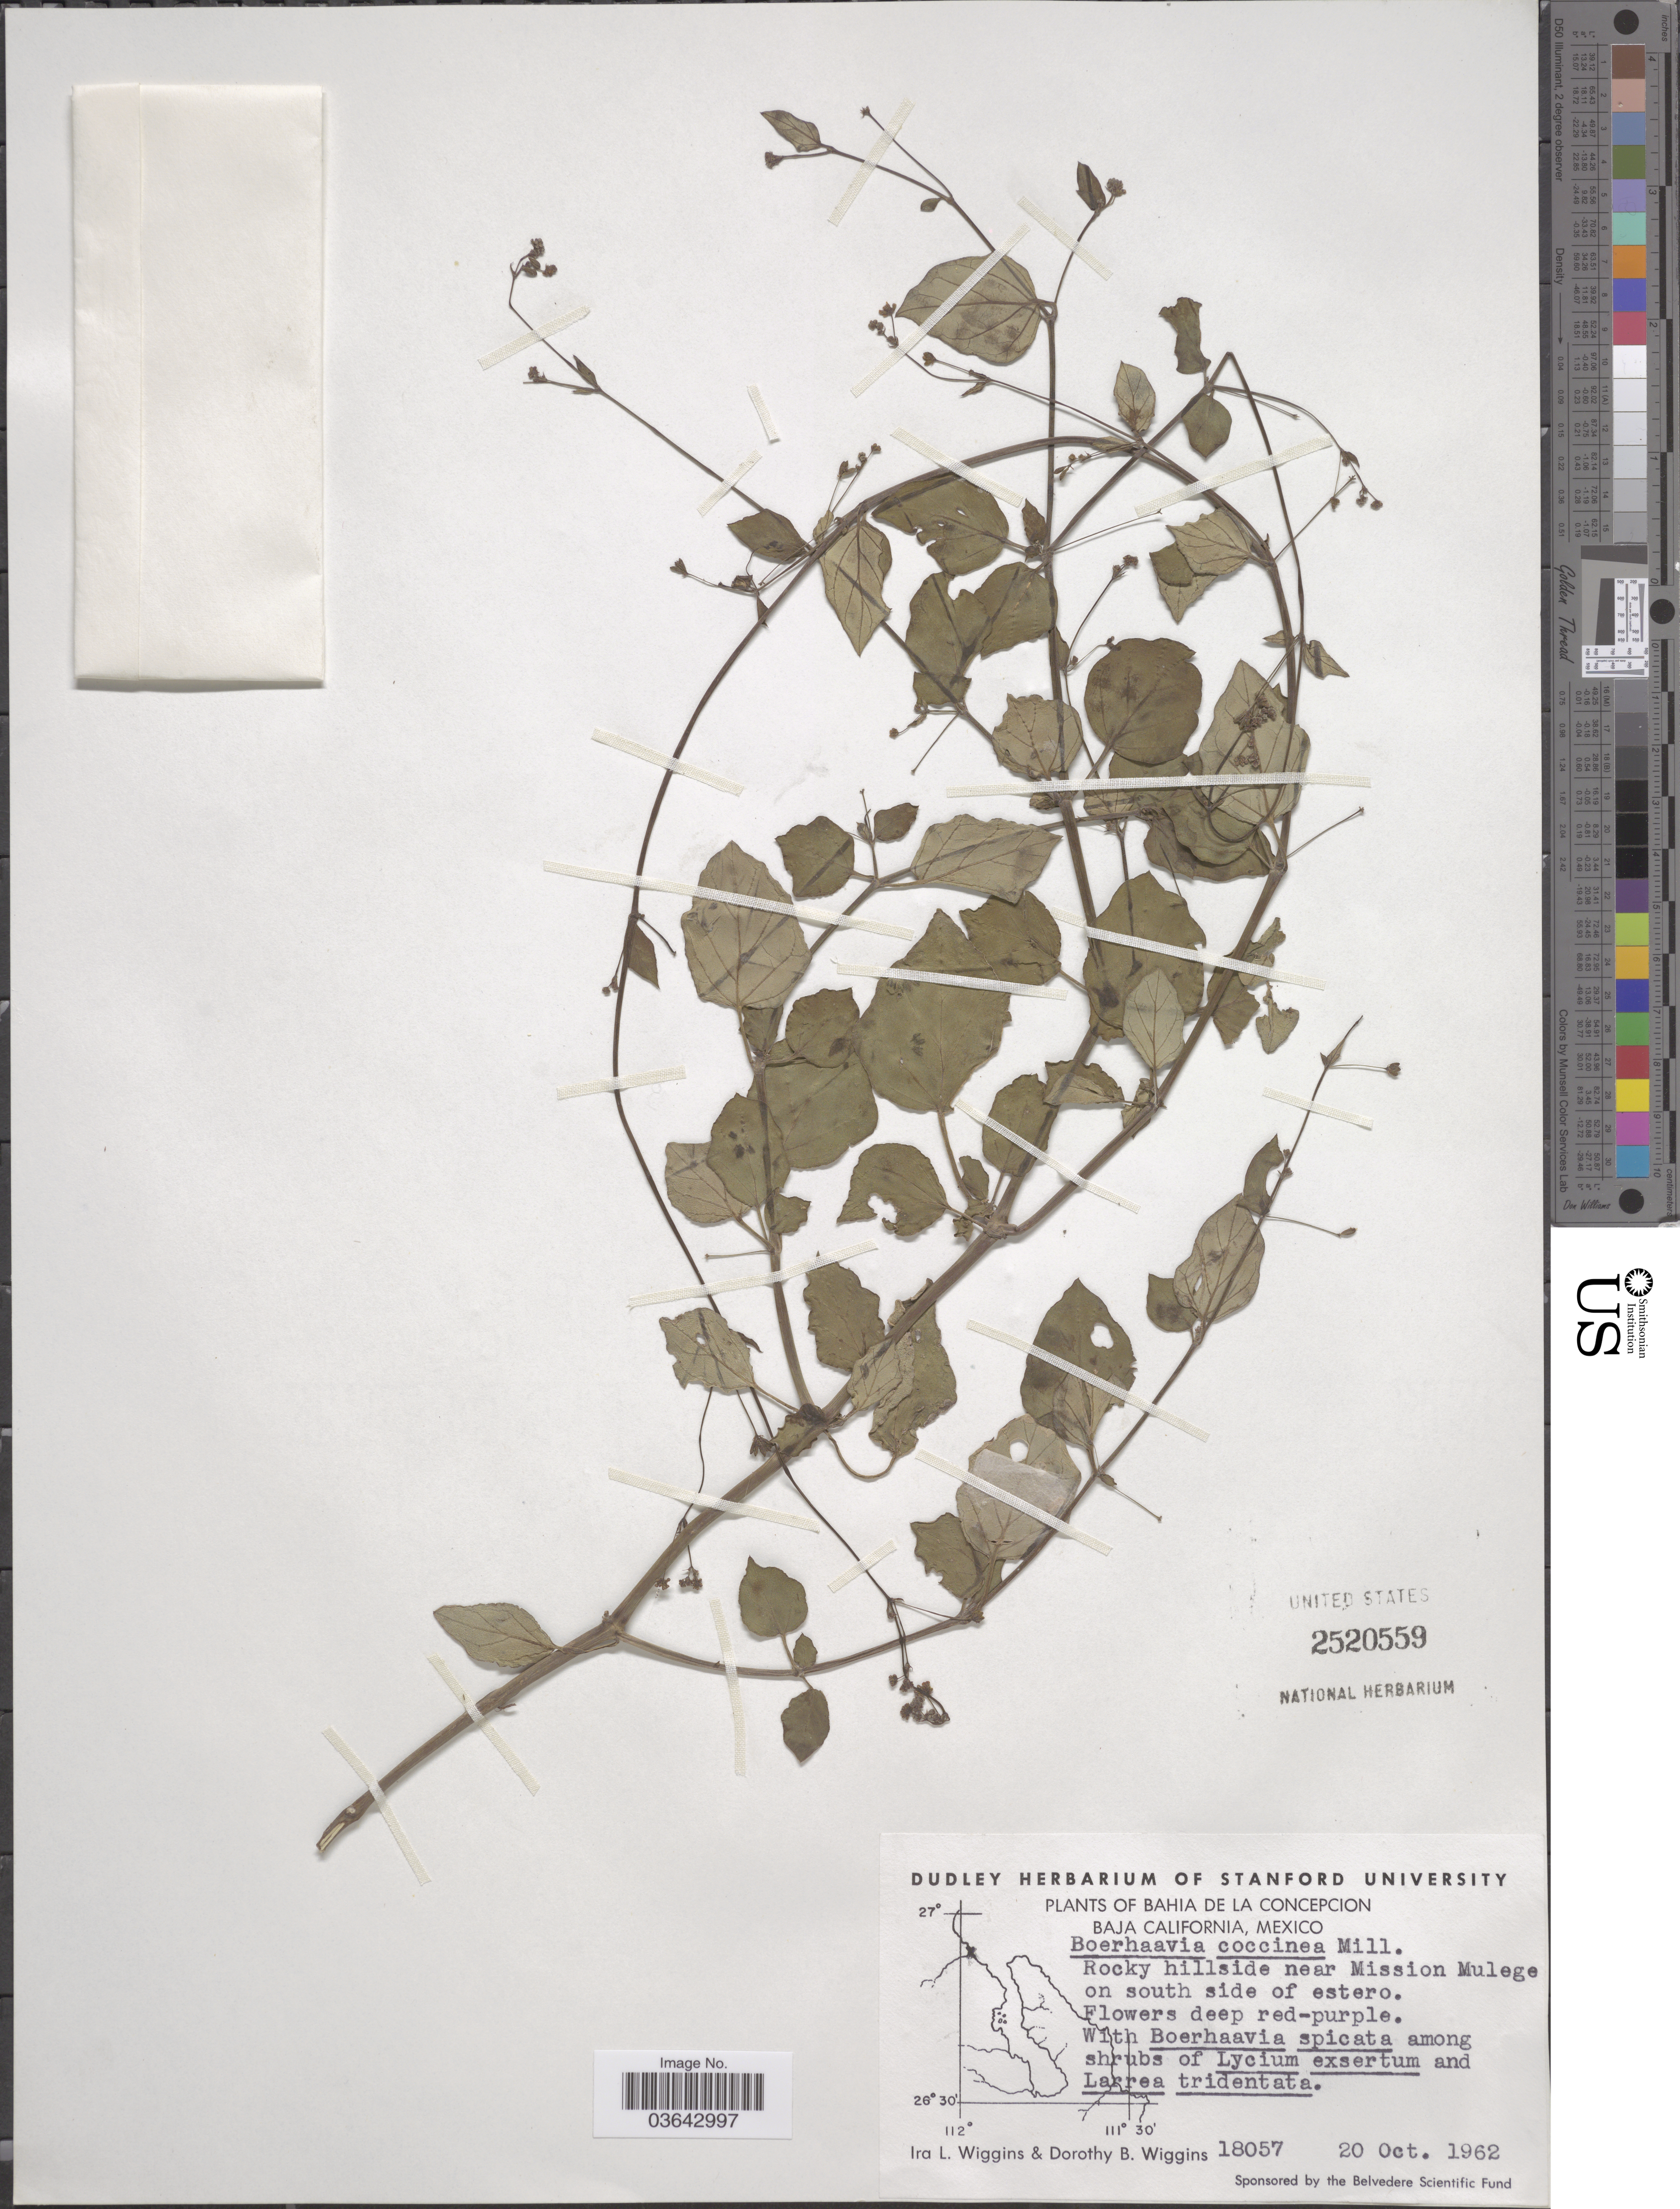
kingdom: Plantae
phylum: Tracheophyta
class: Magnoliopsida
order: Caryophyllales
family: Nyctaginaceae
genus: Boerhavia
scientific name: Boerhavia coccinea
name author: Mill.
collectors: I. L. Wiggins & D. B. Wiggins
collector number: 18057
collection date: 1962-10-20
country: Mexico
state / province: Baja California Sur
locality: Bahia de la Concepcion. Rocky hillside near Mission Mulege on south side of estero.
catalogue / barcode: US 2520559